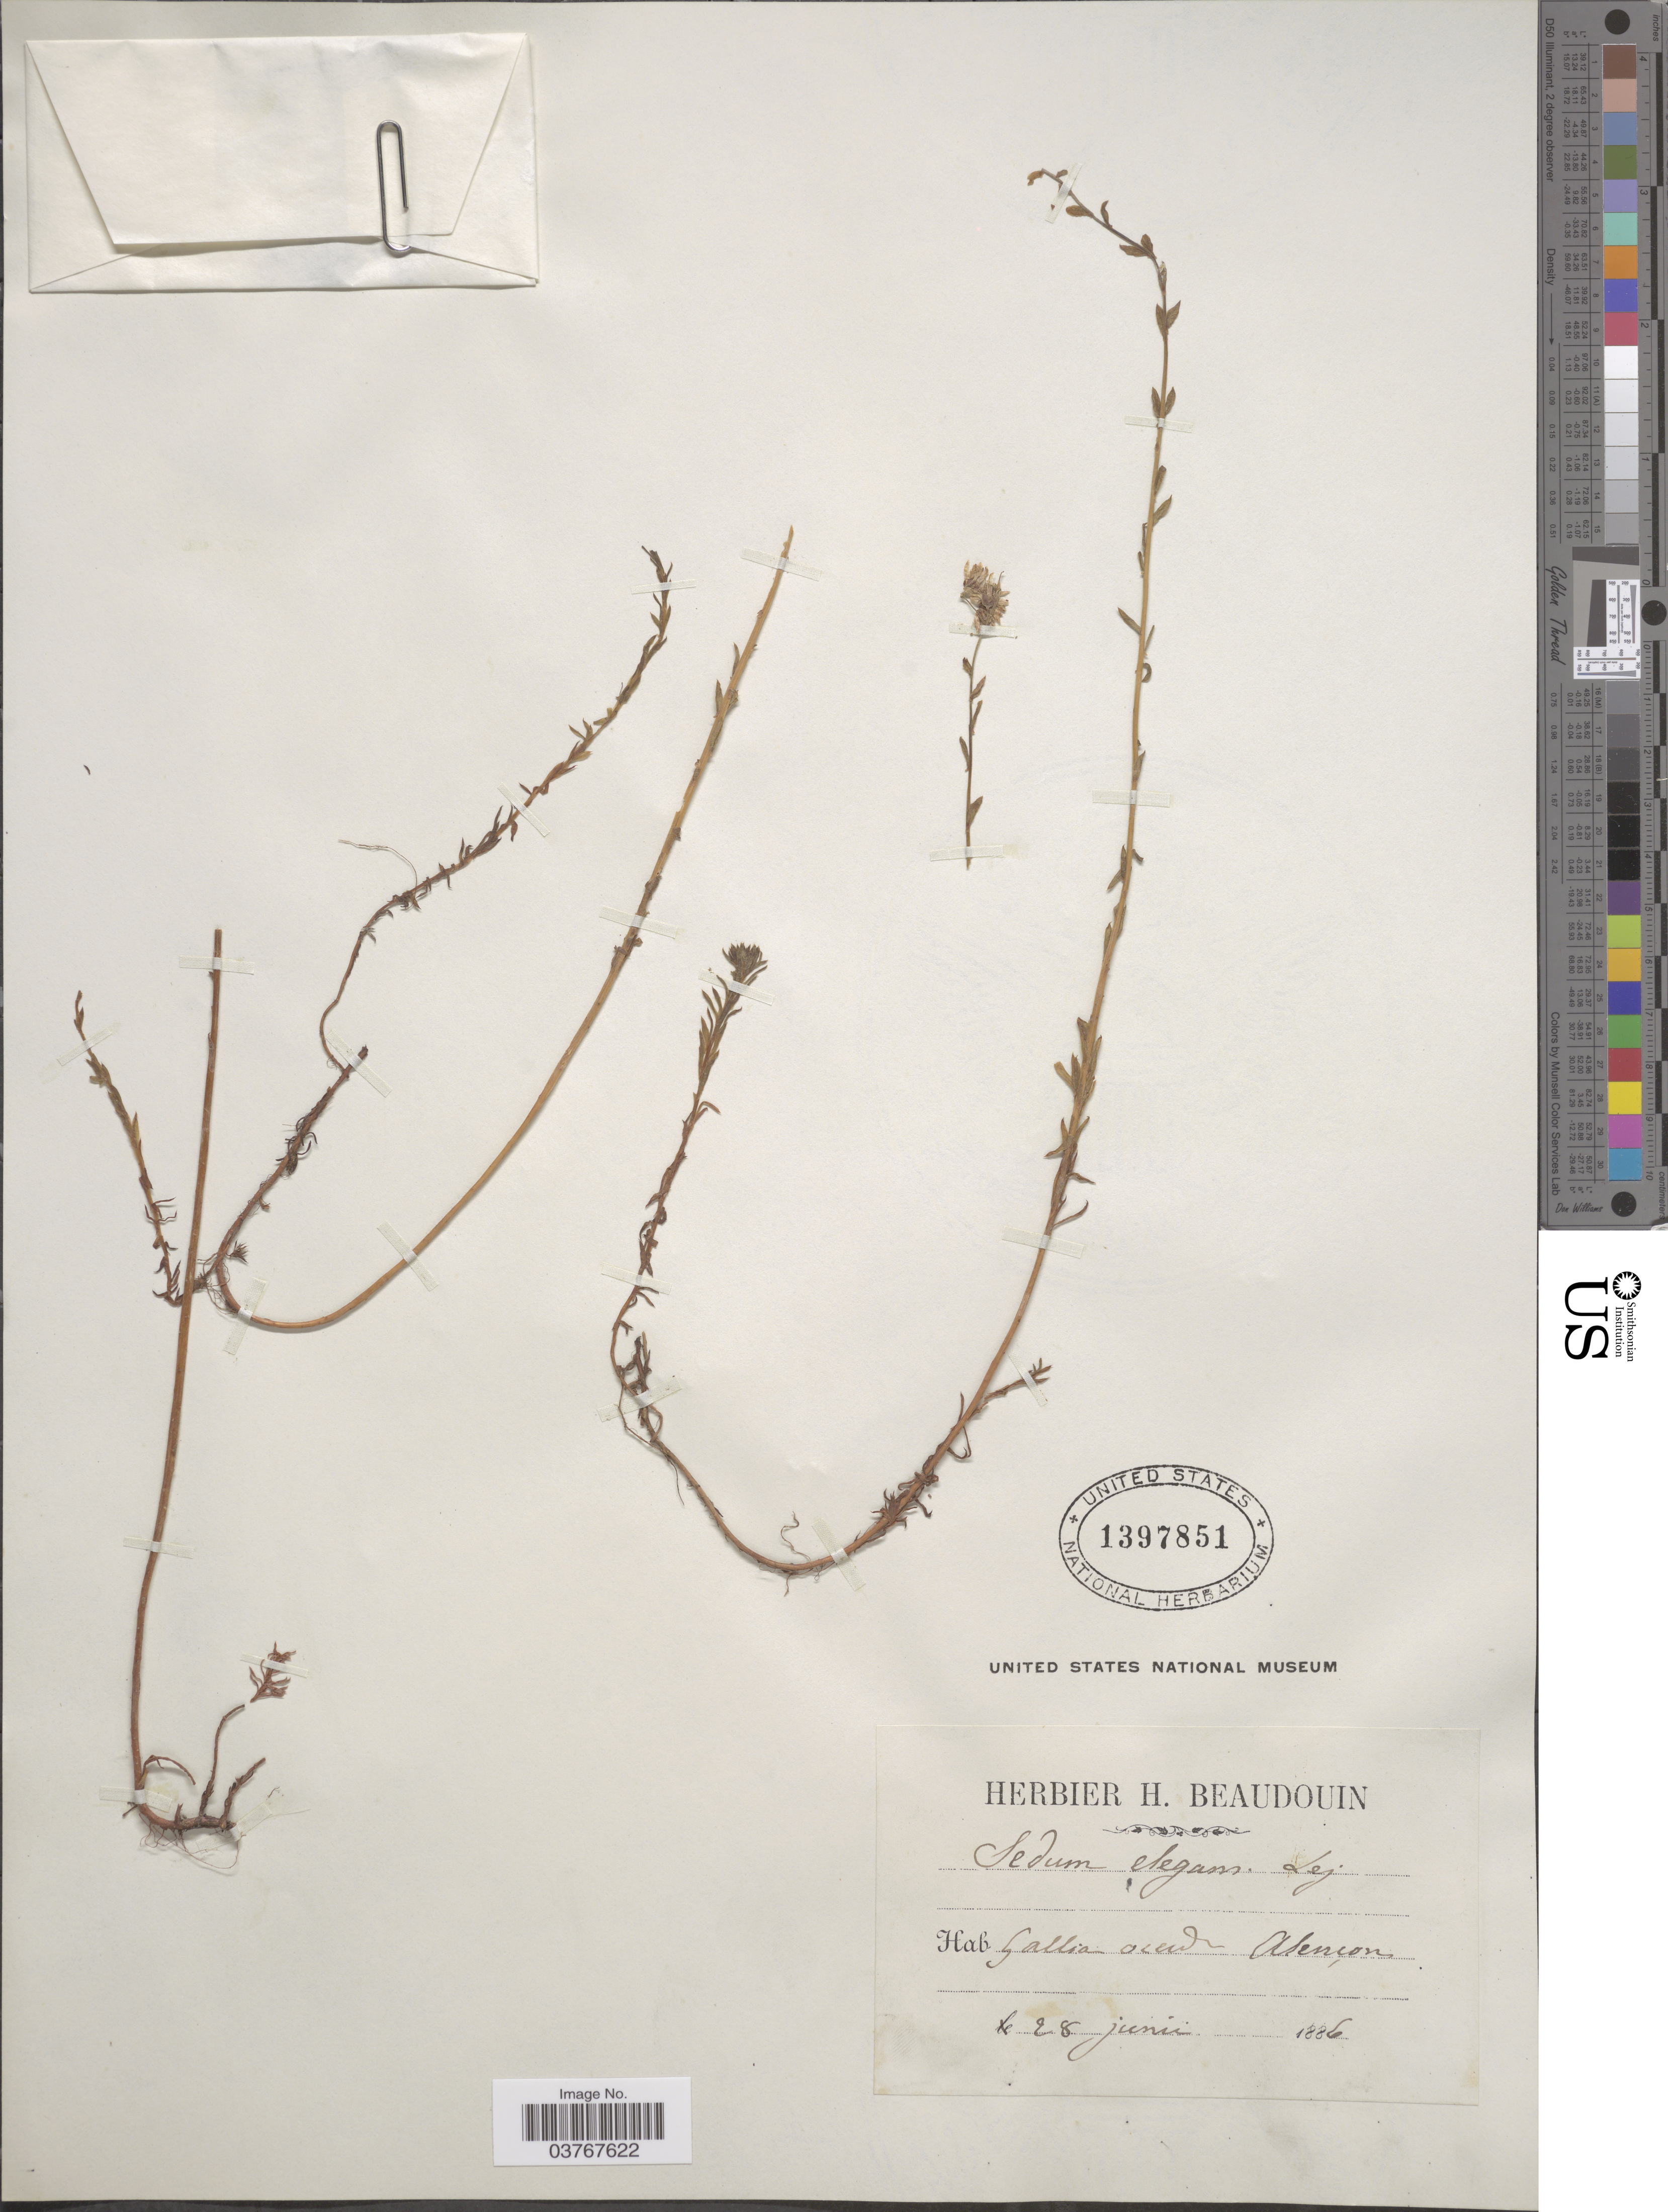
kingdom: Plantae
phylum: Tracheophyta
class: Magnoliopsida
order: Saxifragales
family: Crassulaceae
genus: Sedum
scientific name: Sedum elegans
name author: Lej.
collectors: ex herb. H. Beaudouin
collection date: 1886-06-28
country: France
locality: Gallia aceud Alencon.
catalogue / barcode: US 1397851